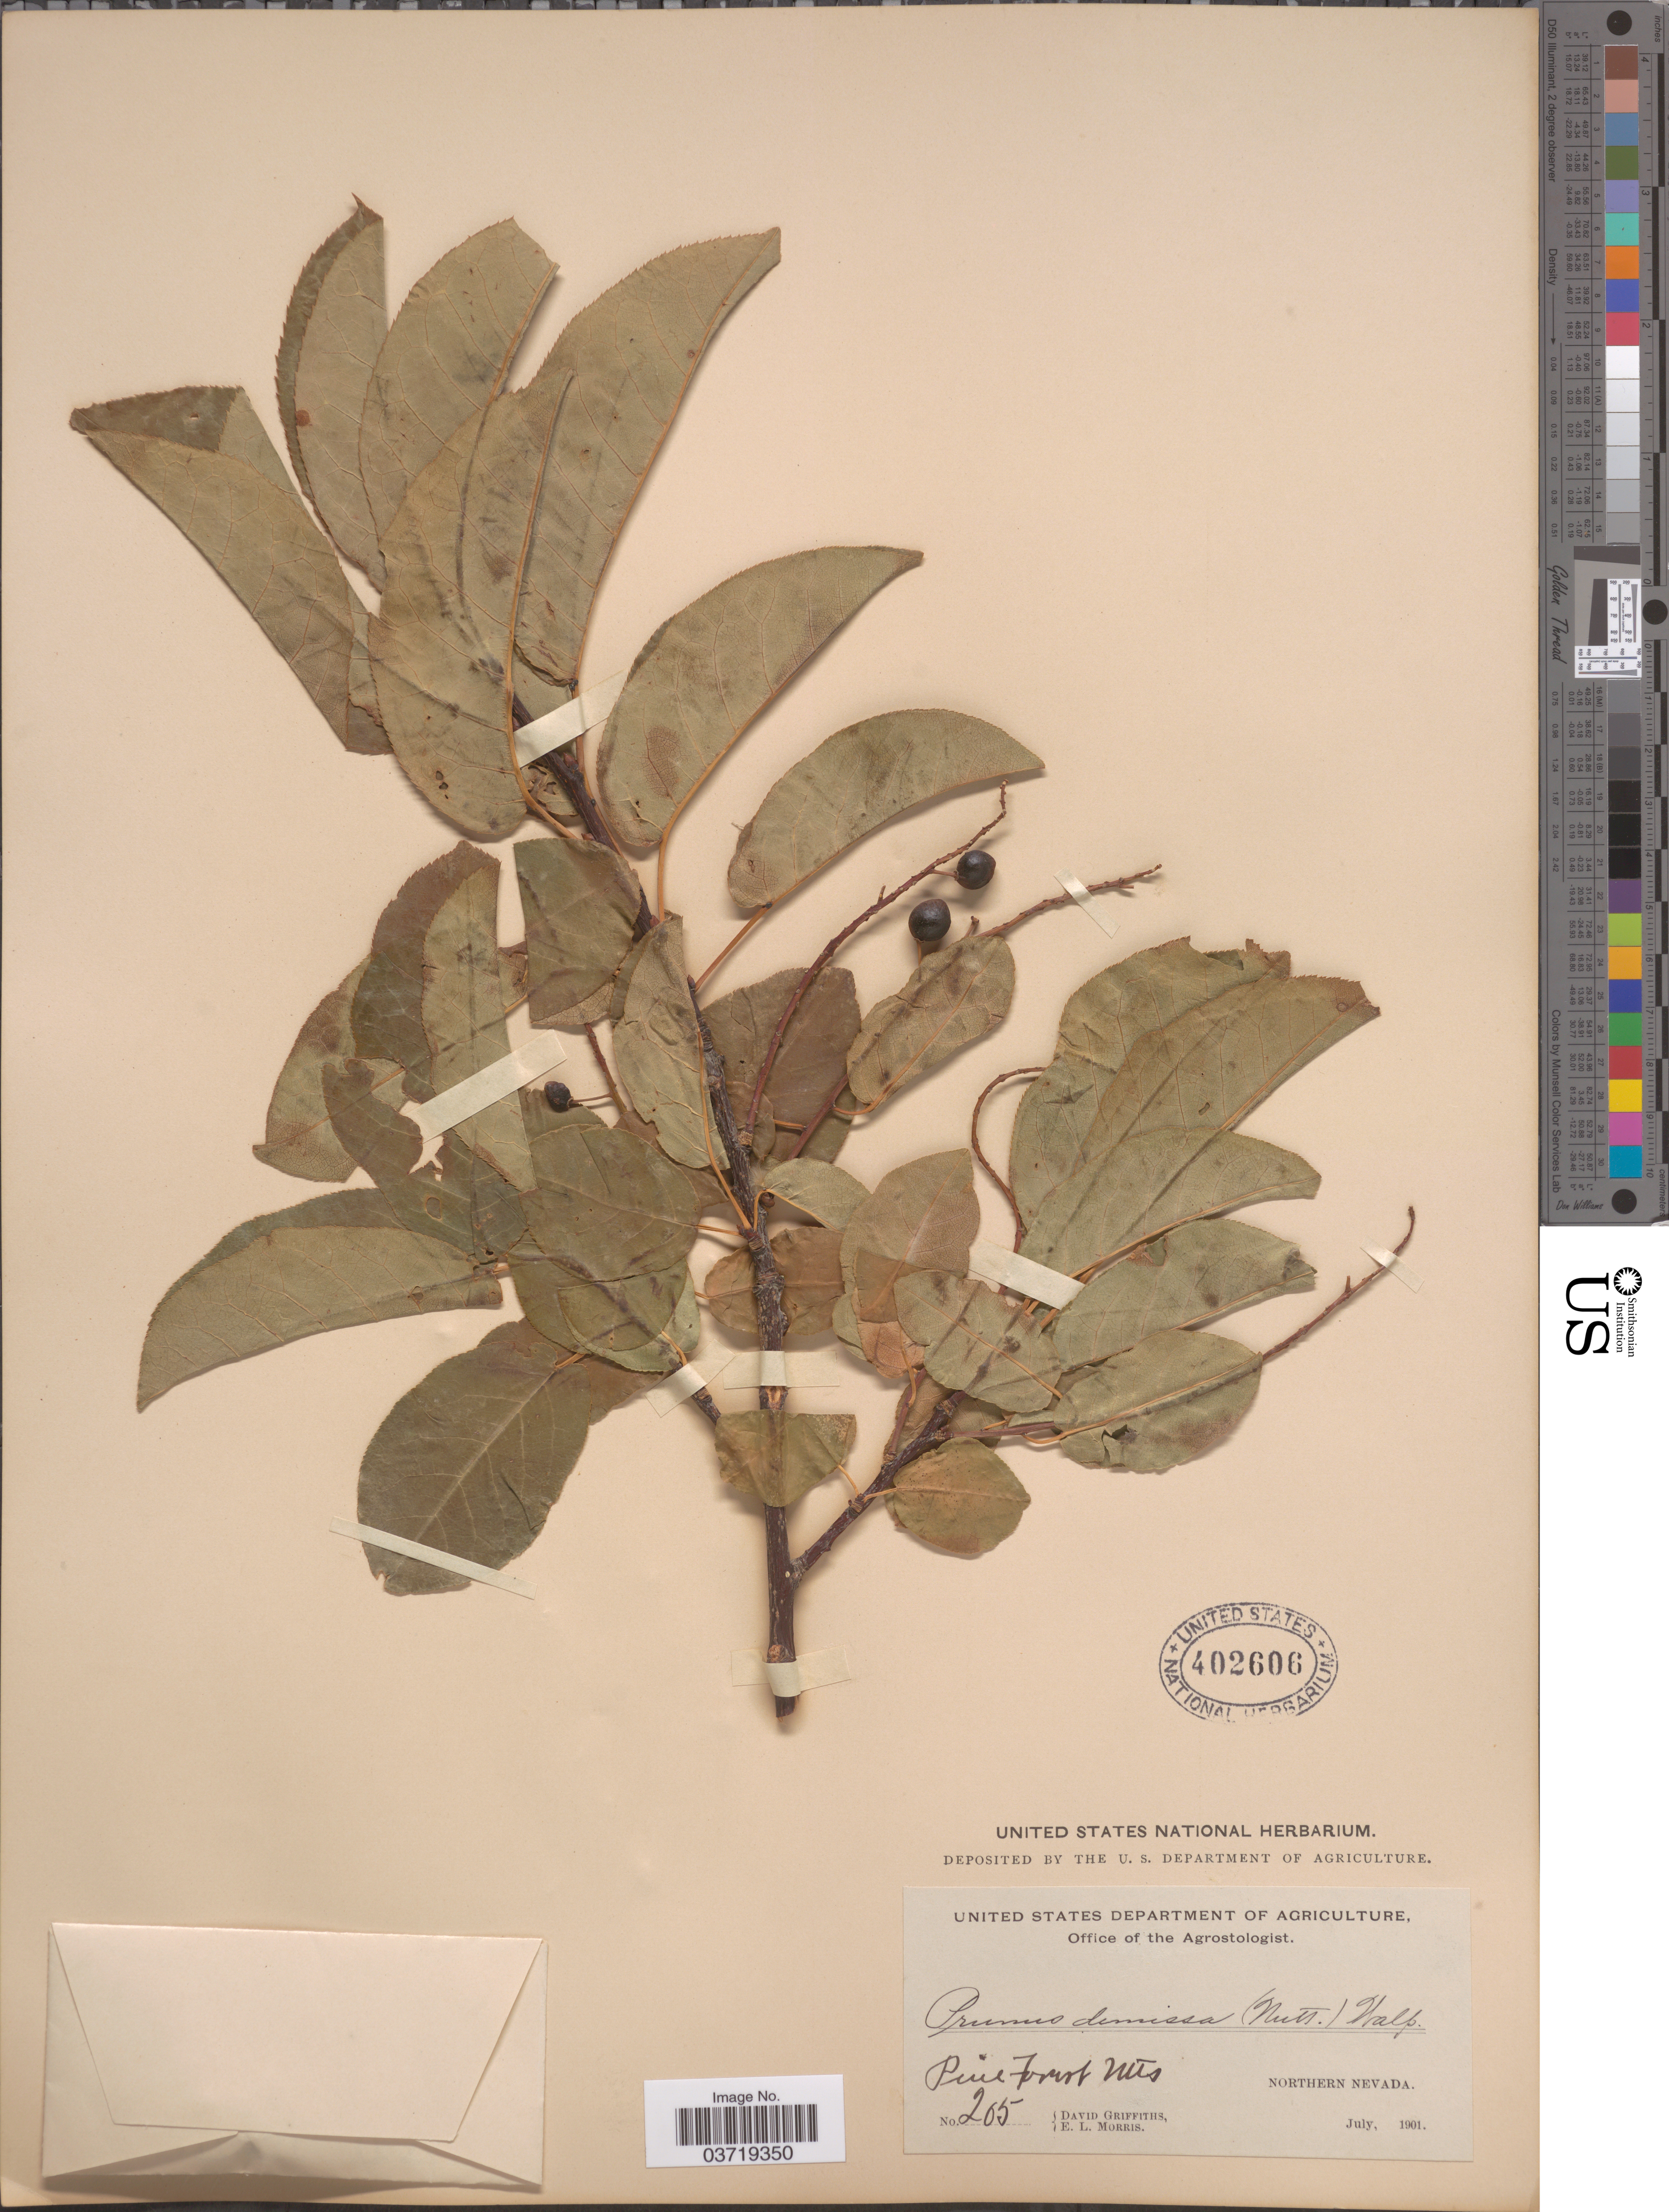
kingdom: Plantae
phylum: Tracheophyta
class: Magnoliopsida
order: Rosales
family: Rosaceae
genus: Prunus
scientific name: Prunus virginiana var. demissa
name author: (Nutt.) Torr.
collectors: D. Griffiths & E. Morris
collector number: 205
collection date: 1901-07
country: United States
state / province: Nevada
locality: Pine Forest Mts. Northern Nevada.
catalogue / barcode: US 402606